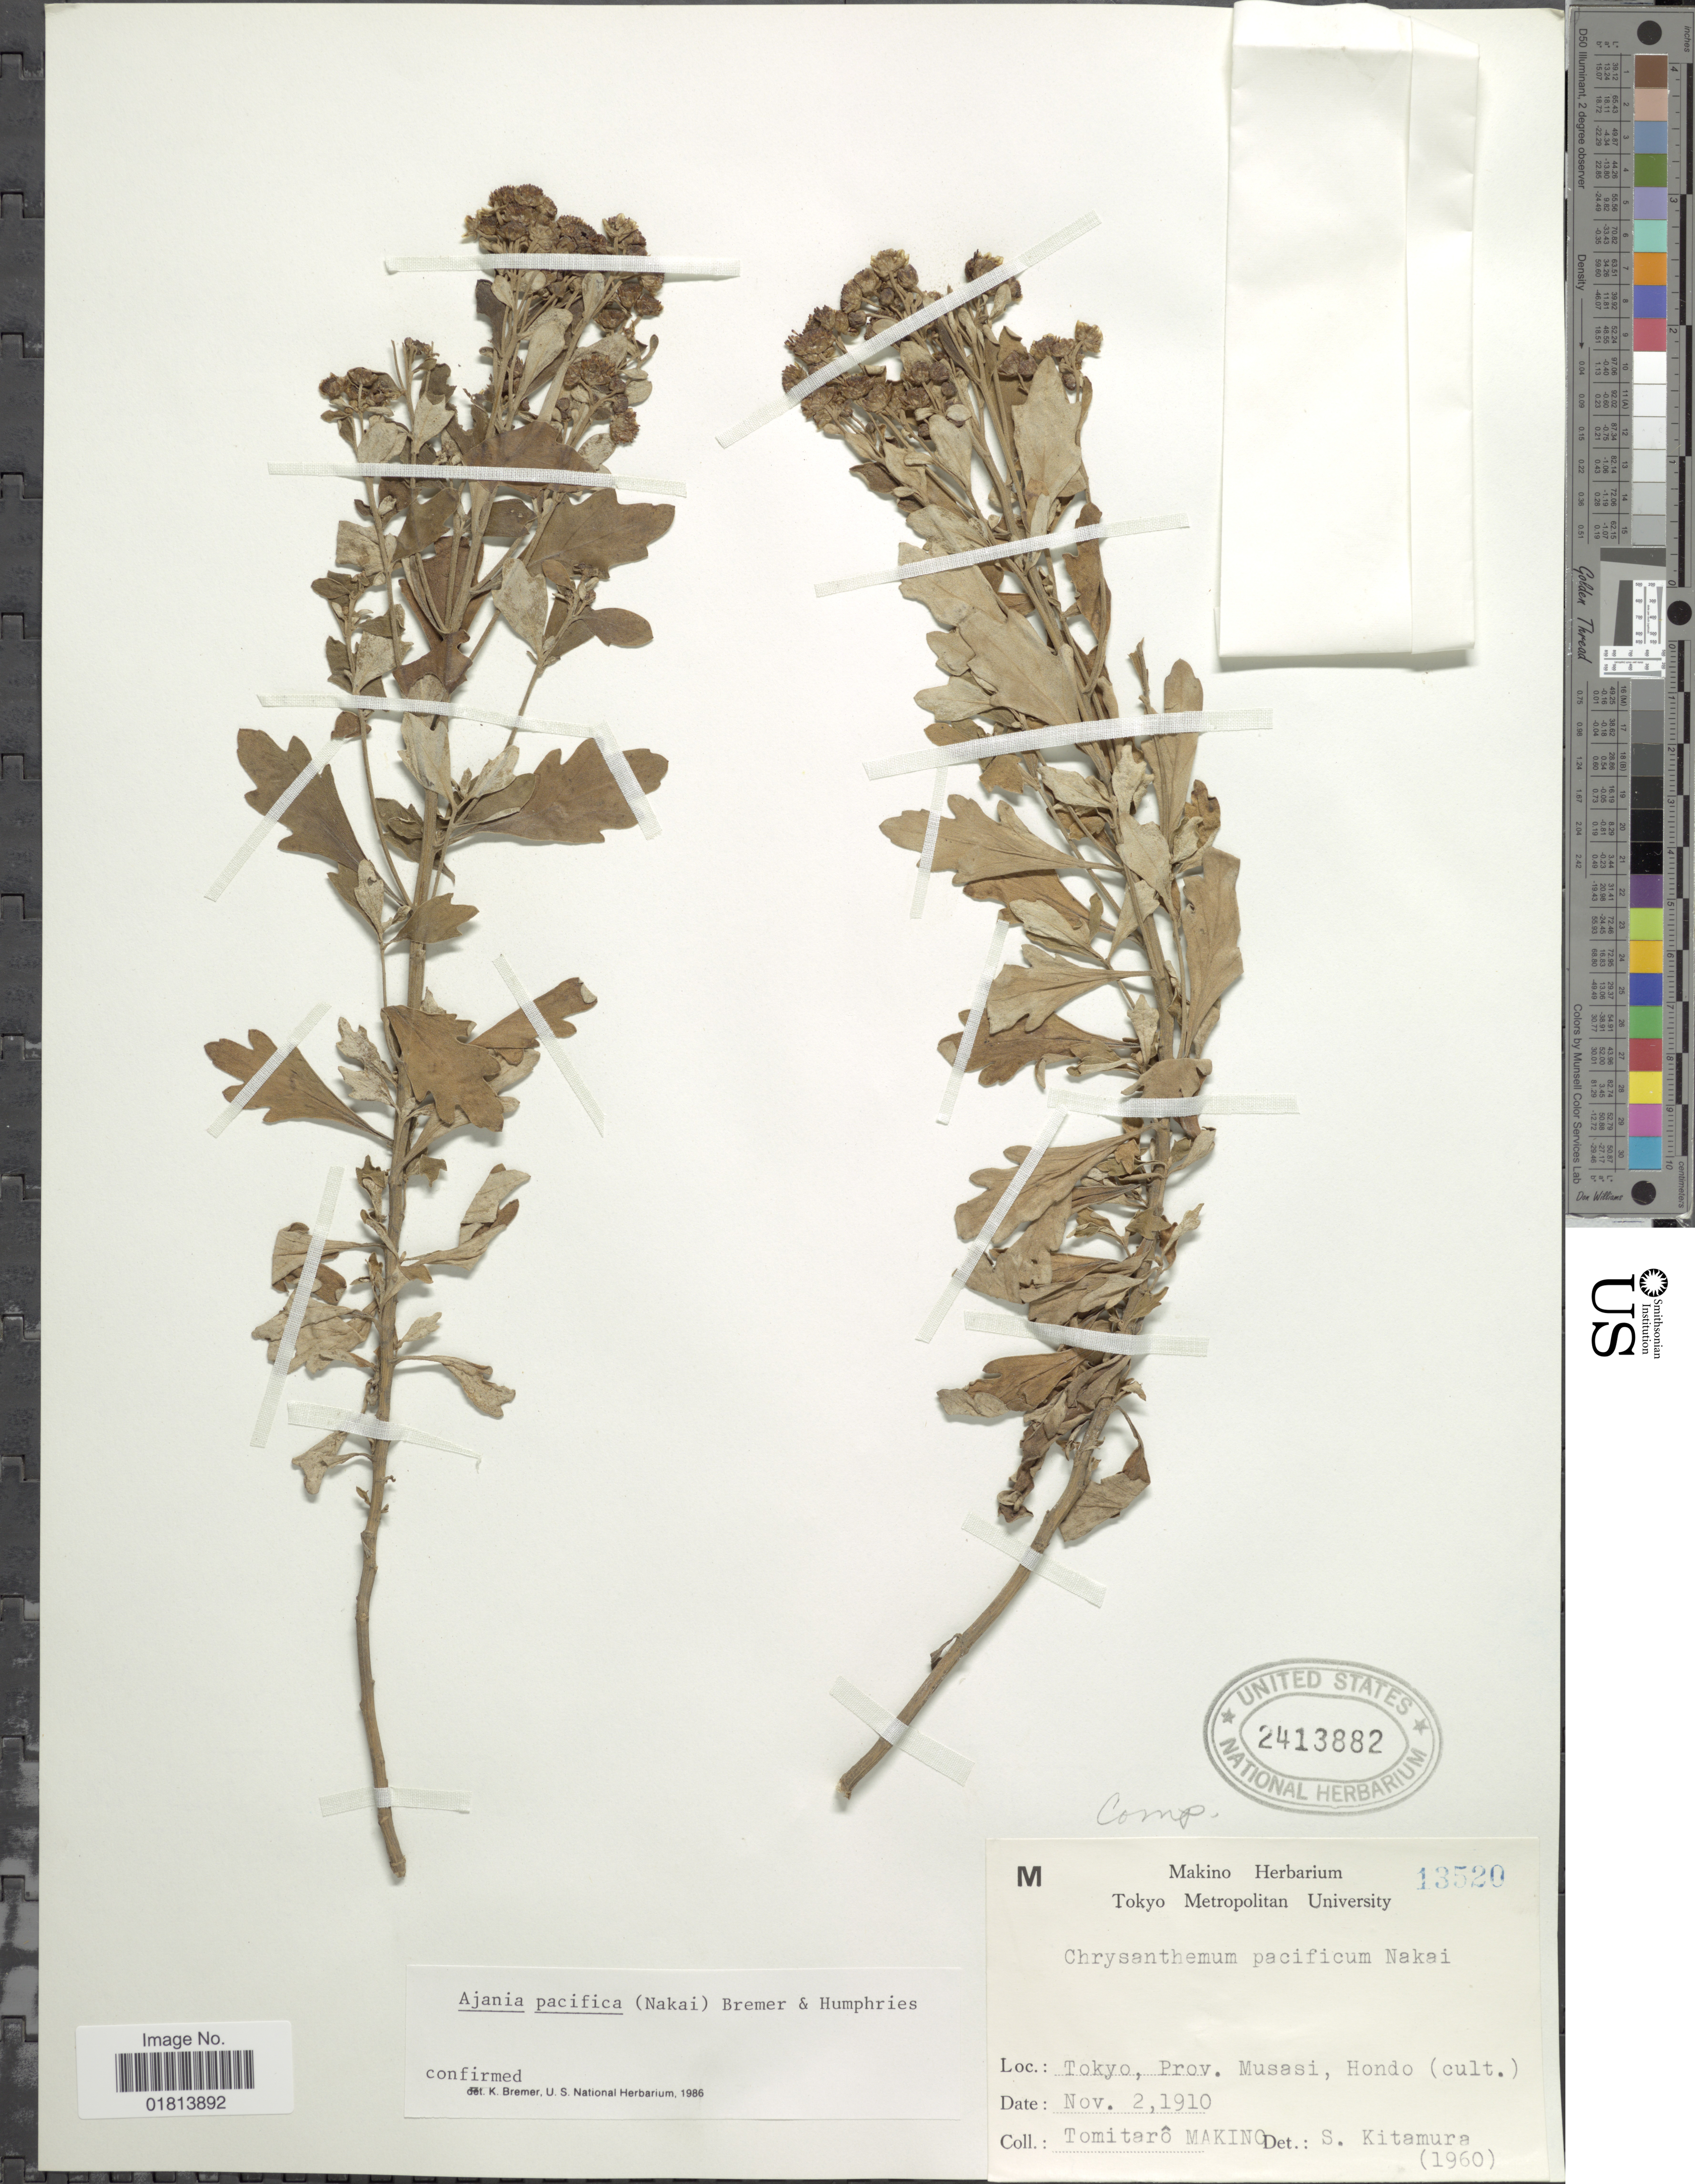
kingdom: Plantae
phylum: Tracheophyta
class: Magnoliopsida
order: Asterales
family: Asteraceae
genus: Ajania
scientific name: Ajania pacifica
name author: Nakai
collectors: T. Makino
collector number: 13520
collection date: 1910-11-02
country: Japan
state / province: Tokyo, Federal City of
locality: Tokyo, Prov. Musasi, Hondo (cult.)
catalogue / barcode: US 2413882